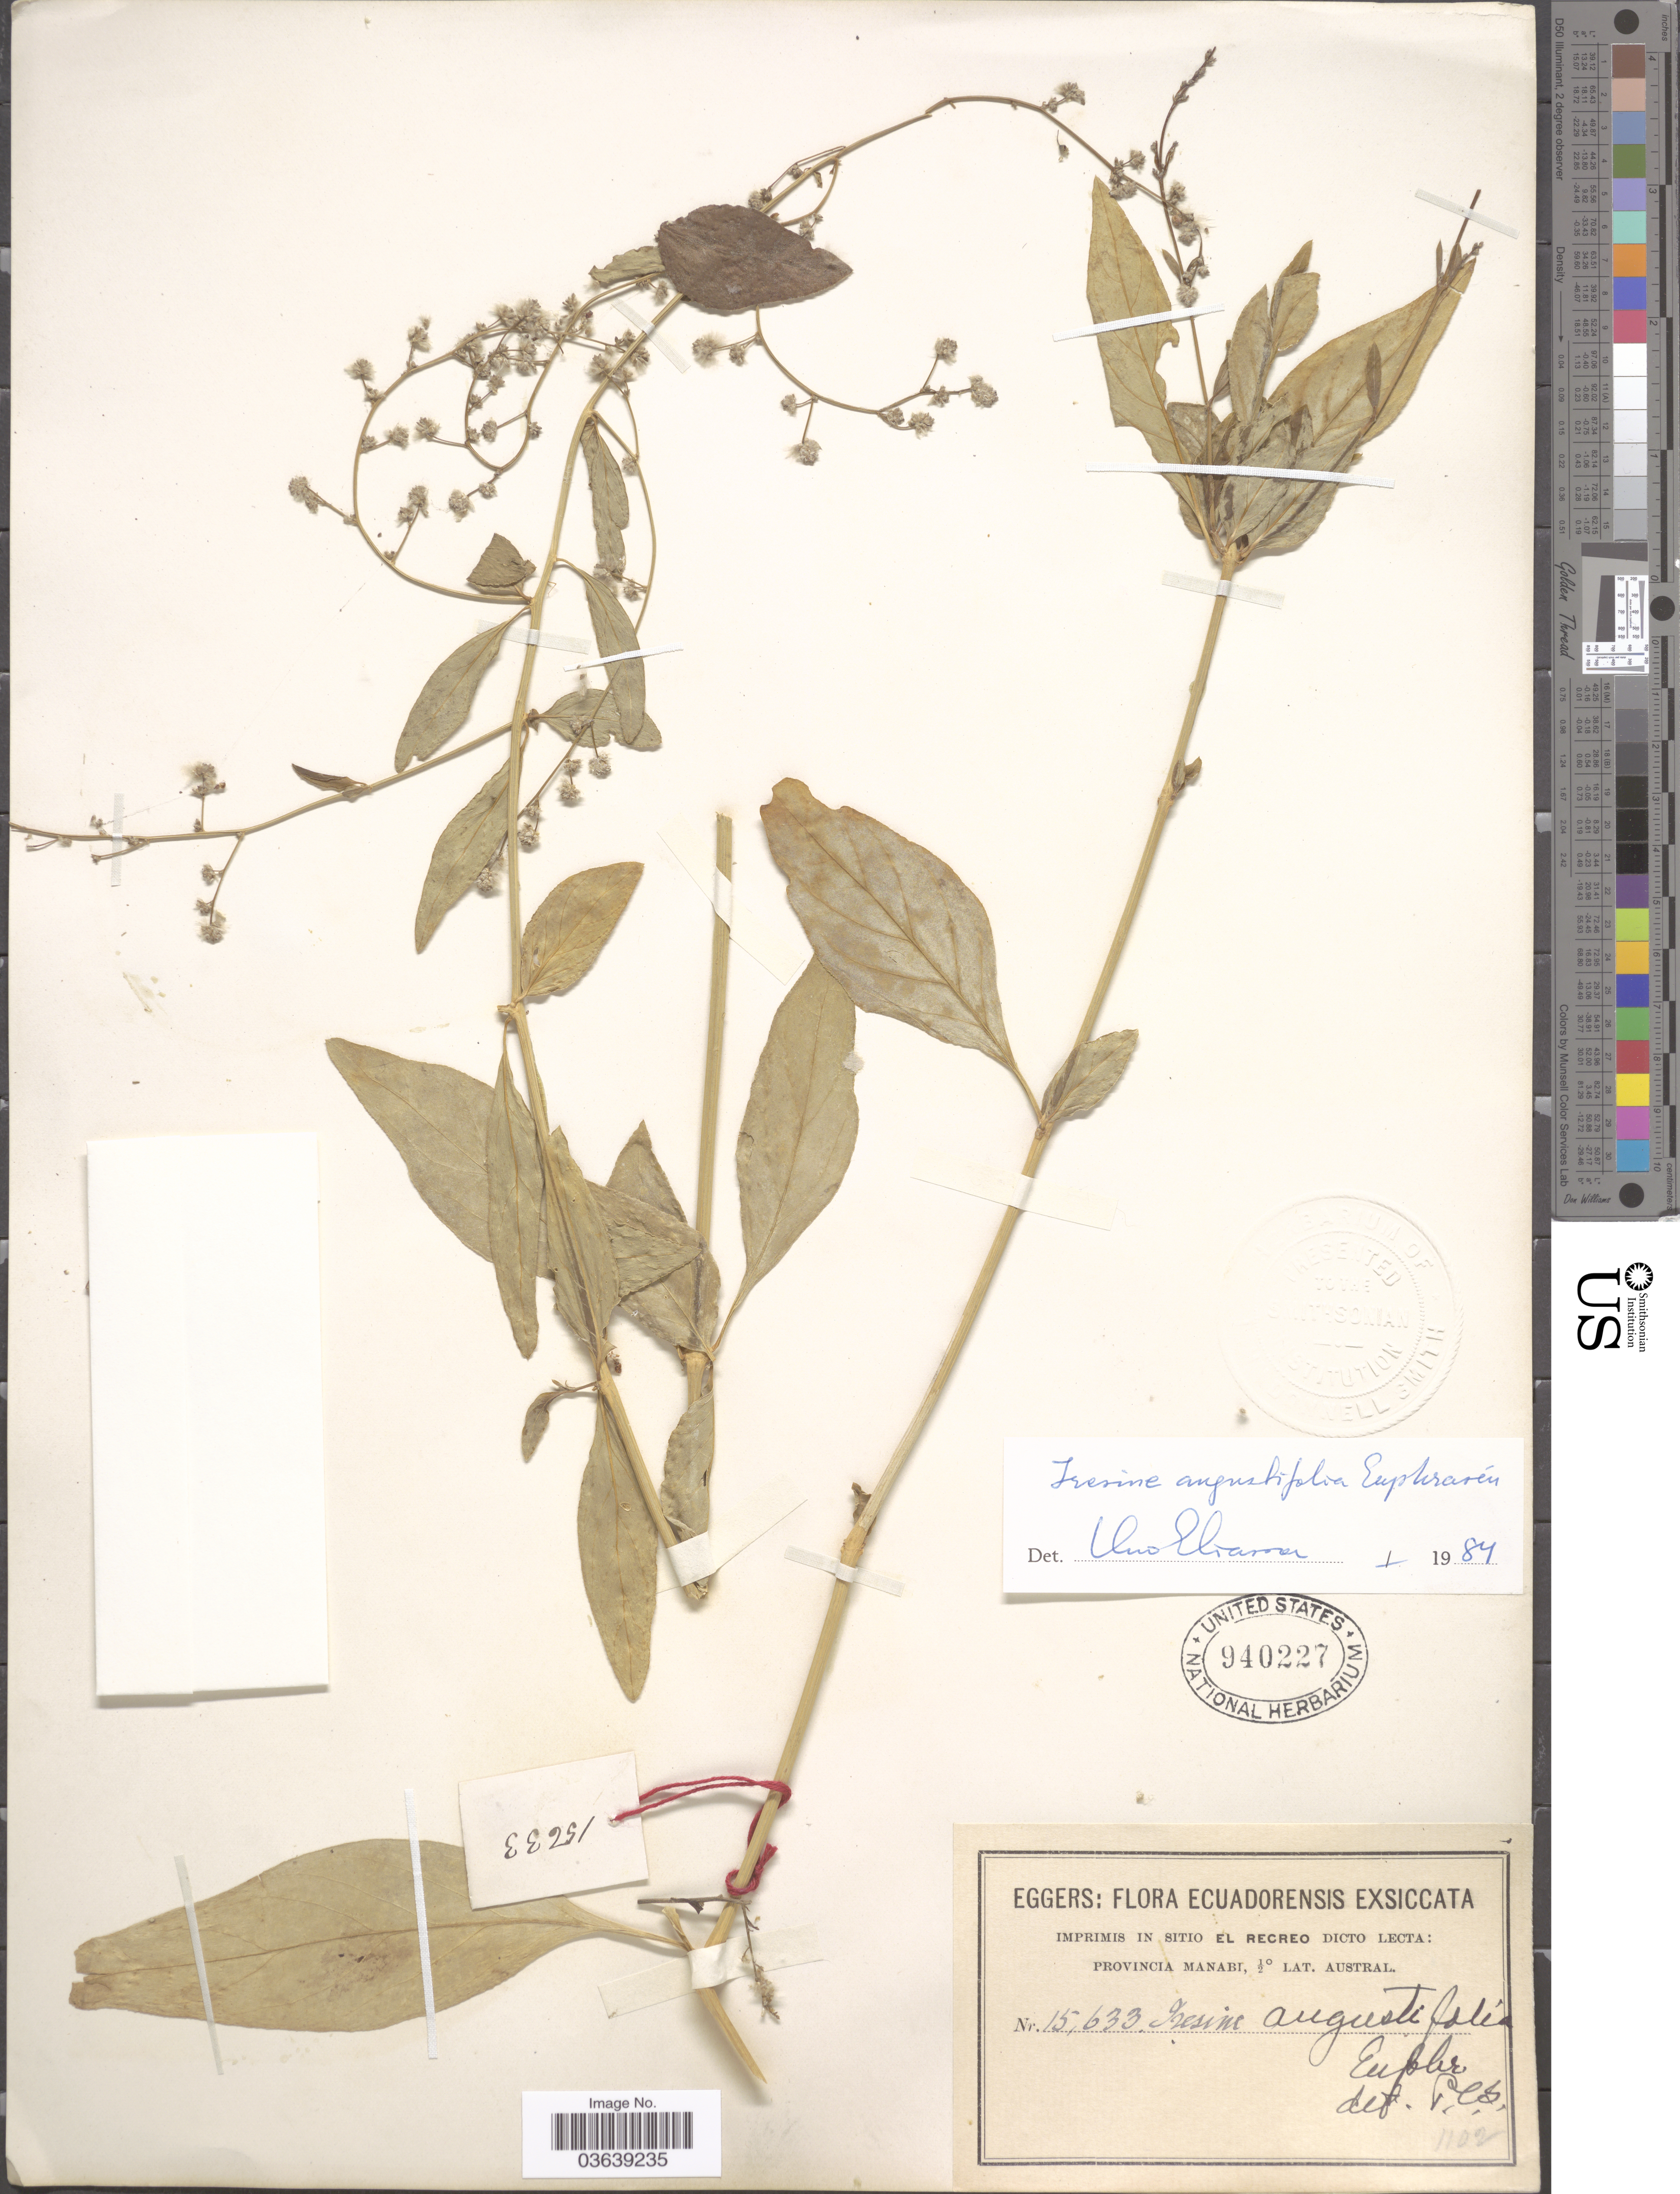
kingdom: Plantae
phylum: Tracheophyta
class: Magnoliopsida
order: Caryophyllales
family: Amaranthaceae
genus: Iresine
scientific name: Iresine angustifolia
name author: Euphrasén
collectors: -. Eggers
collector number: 15633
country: Ecuador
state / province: Manabí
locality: Imprimis in sitio El Recreo.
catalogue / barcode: US 940227